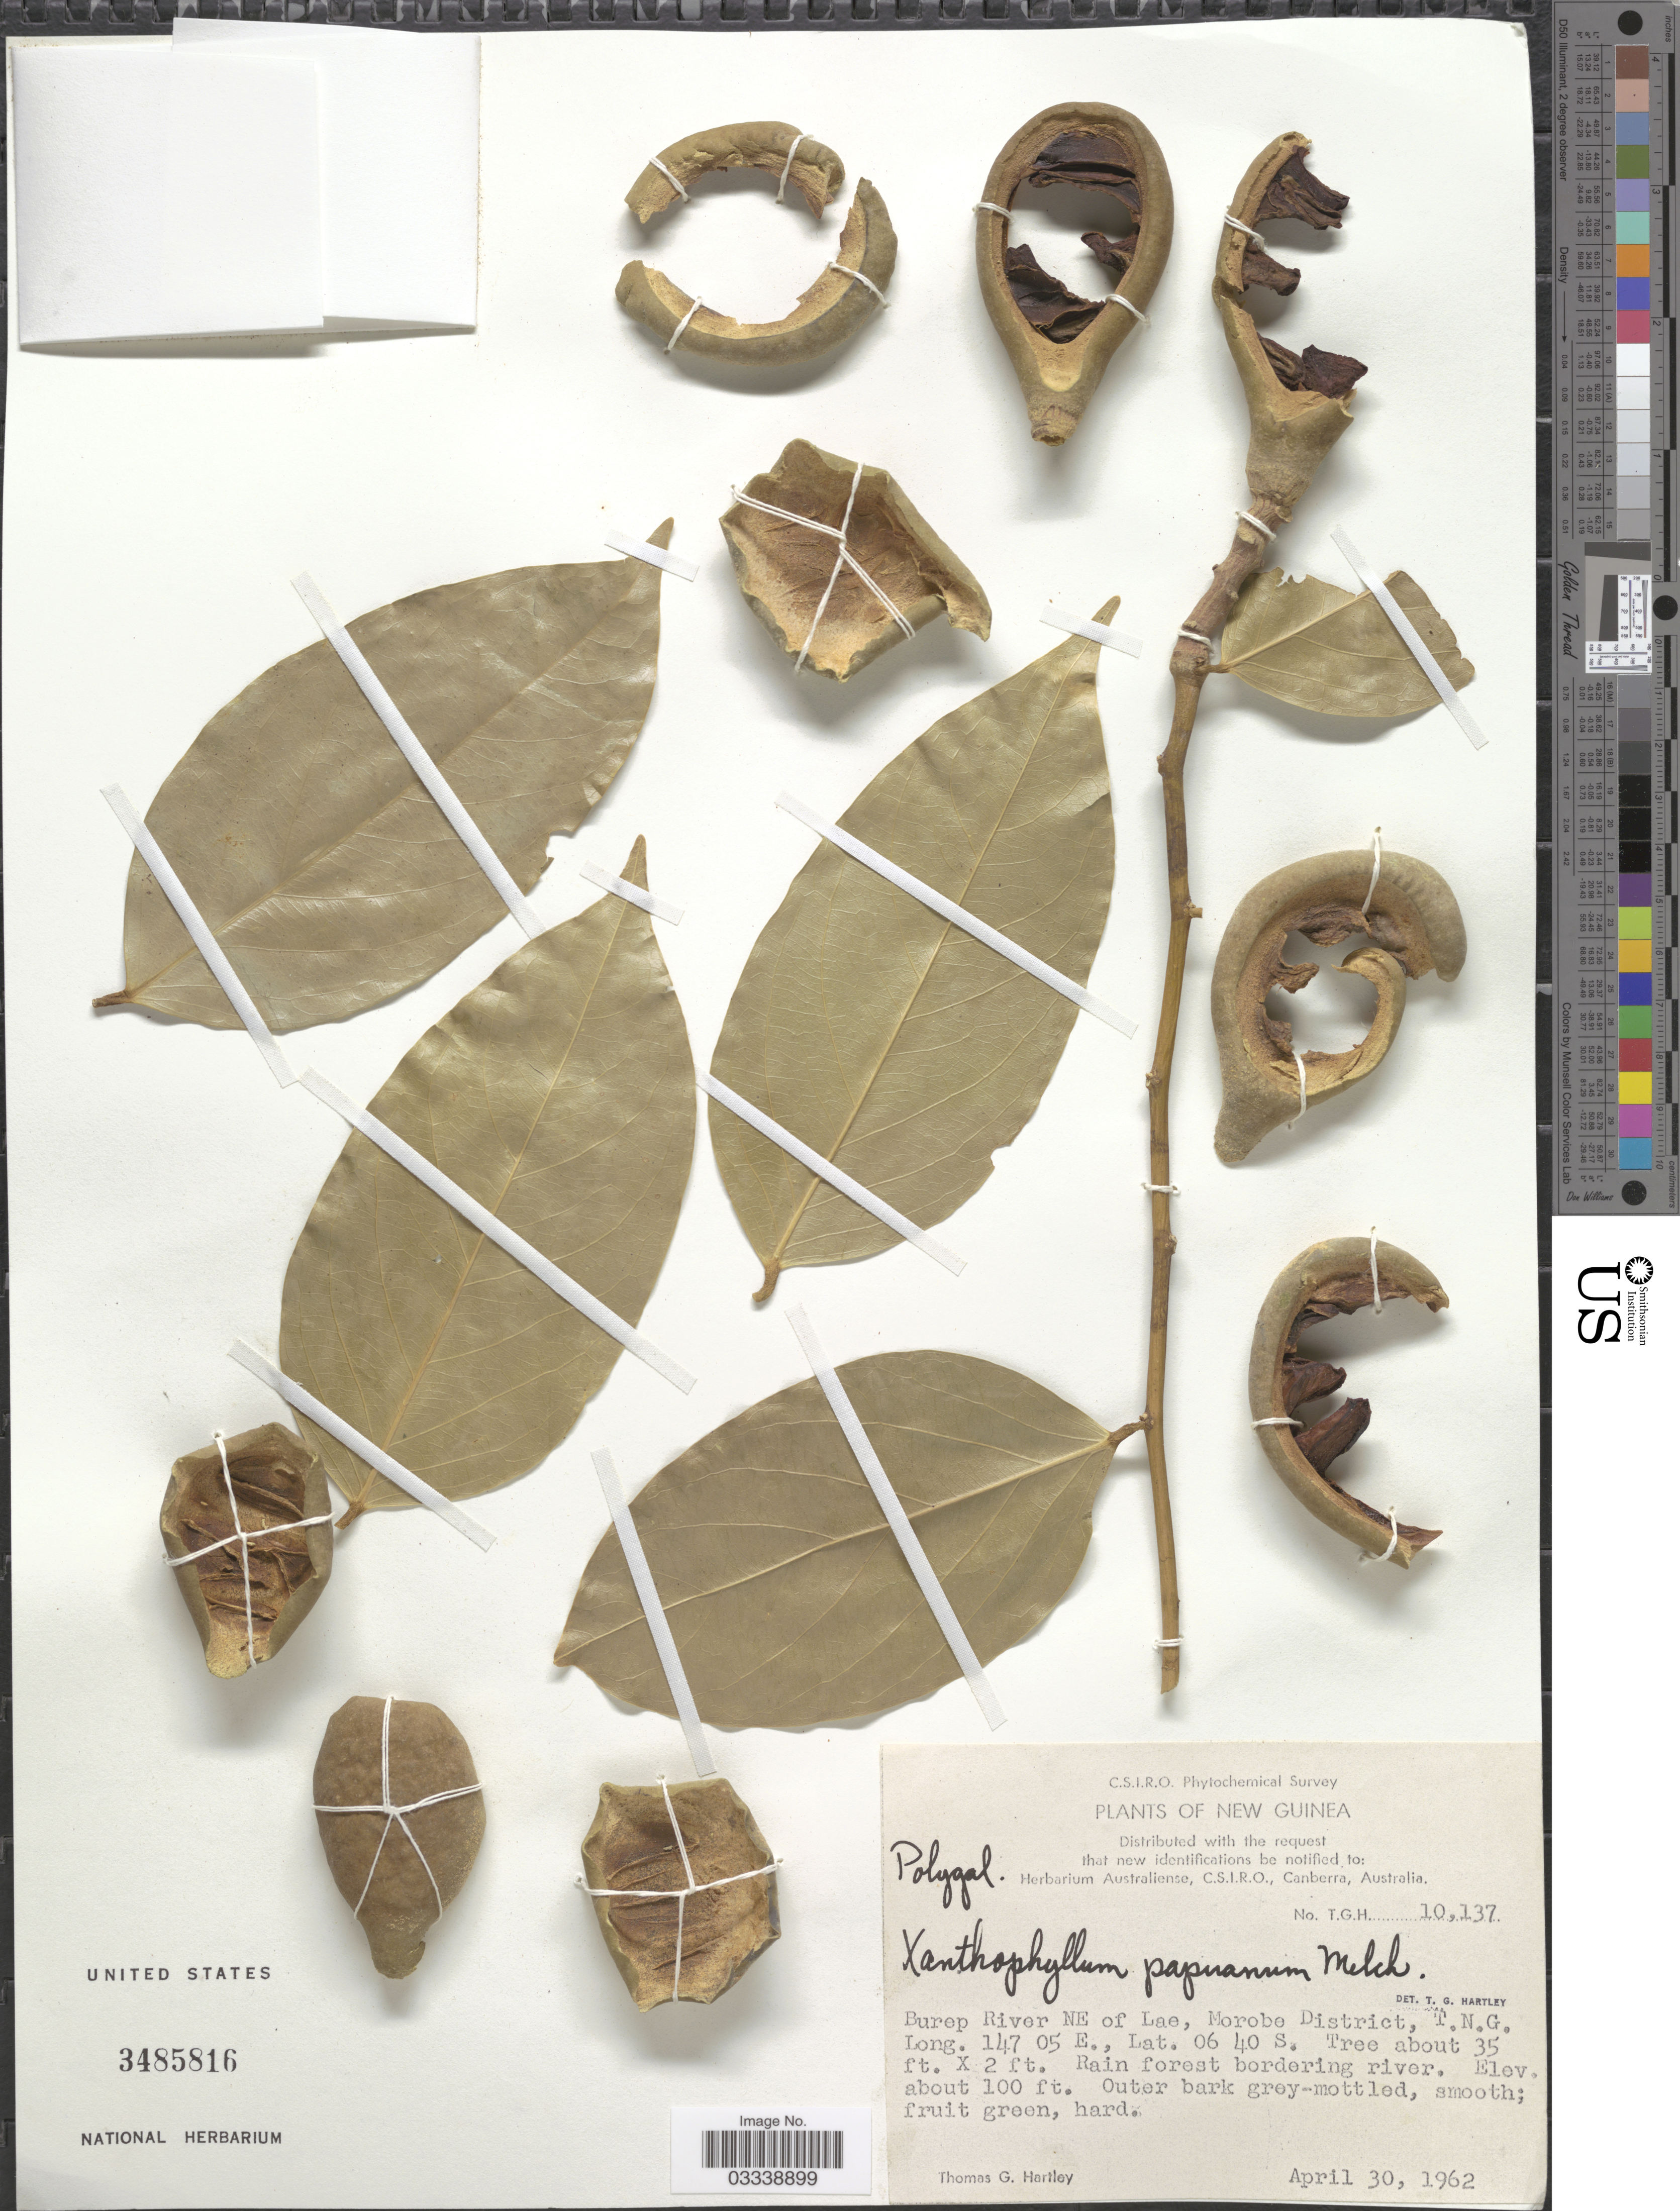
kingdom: Plantae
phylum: Tracheophyta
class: Magnoliopsida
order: Fabales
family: Polygalaceae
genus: Xanthophyllum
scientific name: Xanthophyllum papuanum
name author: Whitmore ex Meijden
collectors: T. G. Hartley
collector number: T.G.H. 10137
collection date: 1962-04-30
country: Papua New Guinea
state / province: Morobe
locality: New Guinea. Burep River NE of Lae, Morobe District, T.N.G.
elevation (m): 30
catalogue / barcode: US 3485816